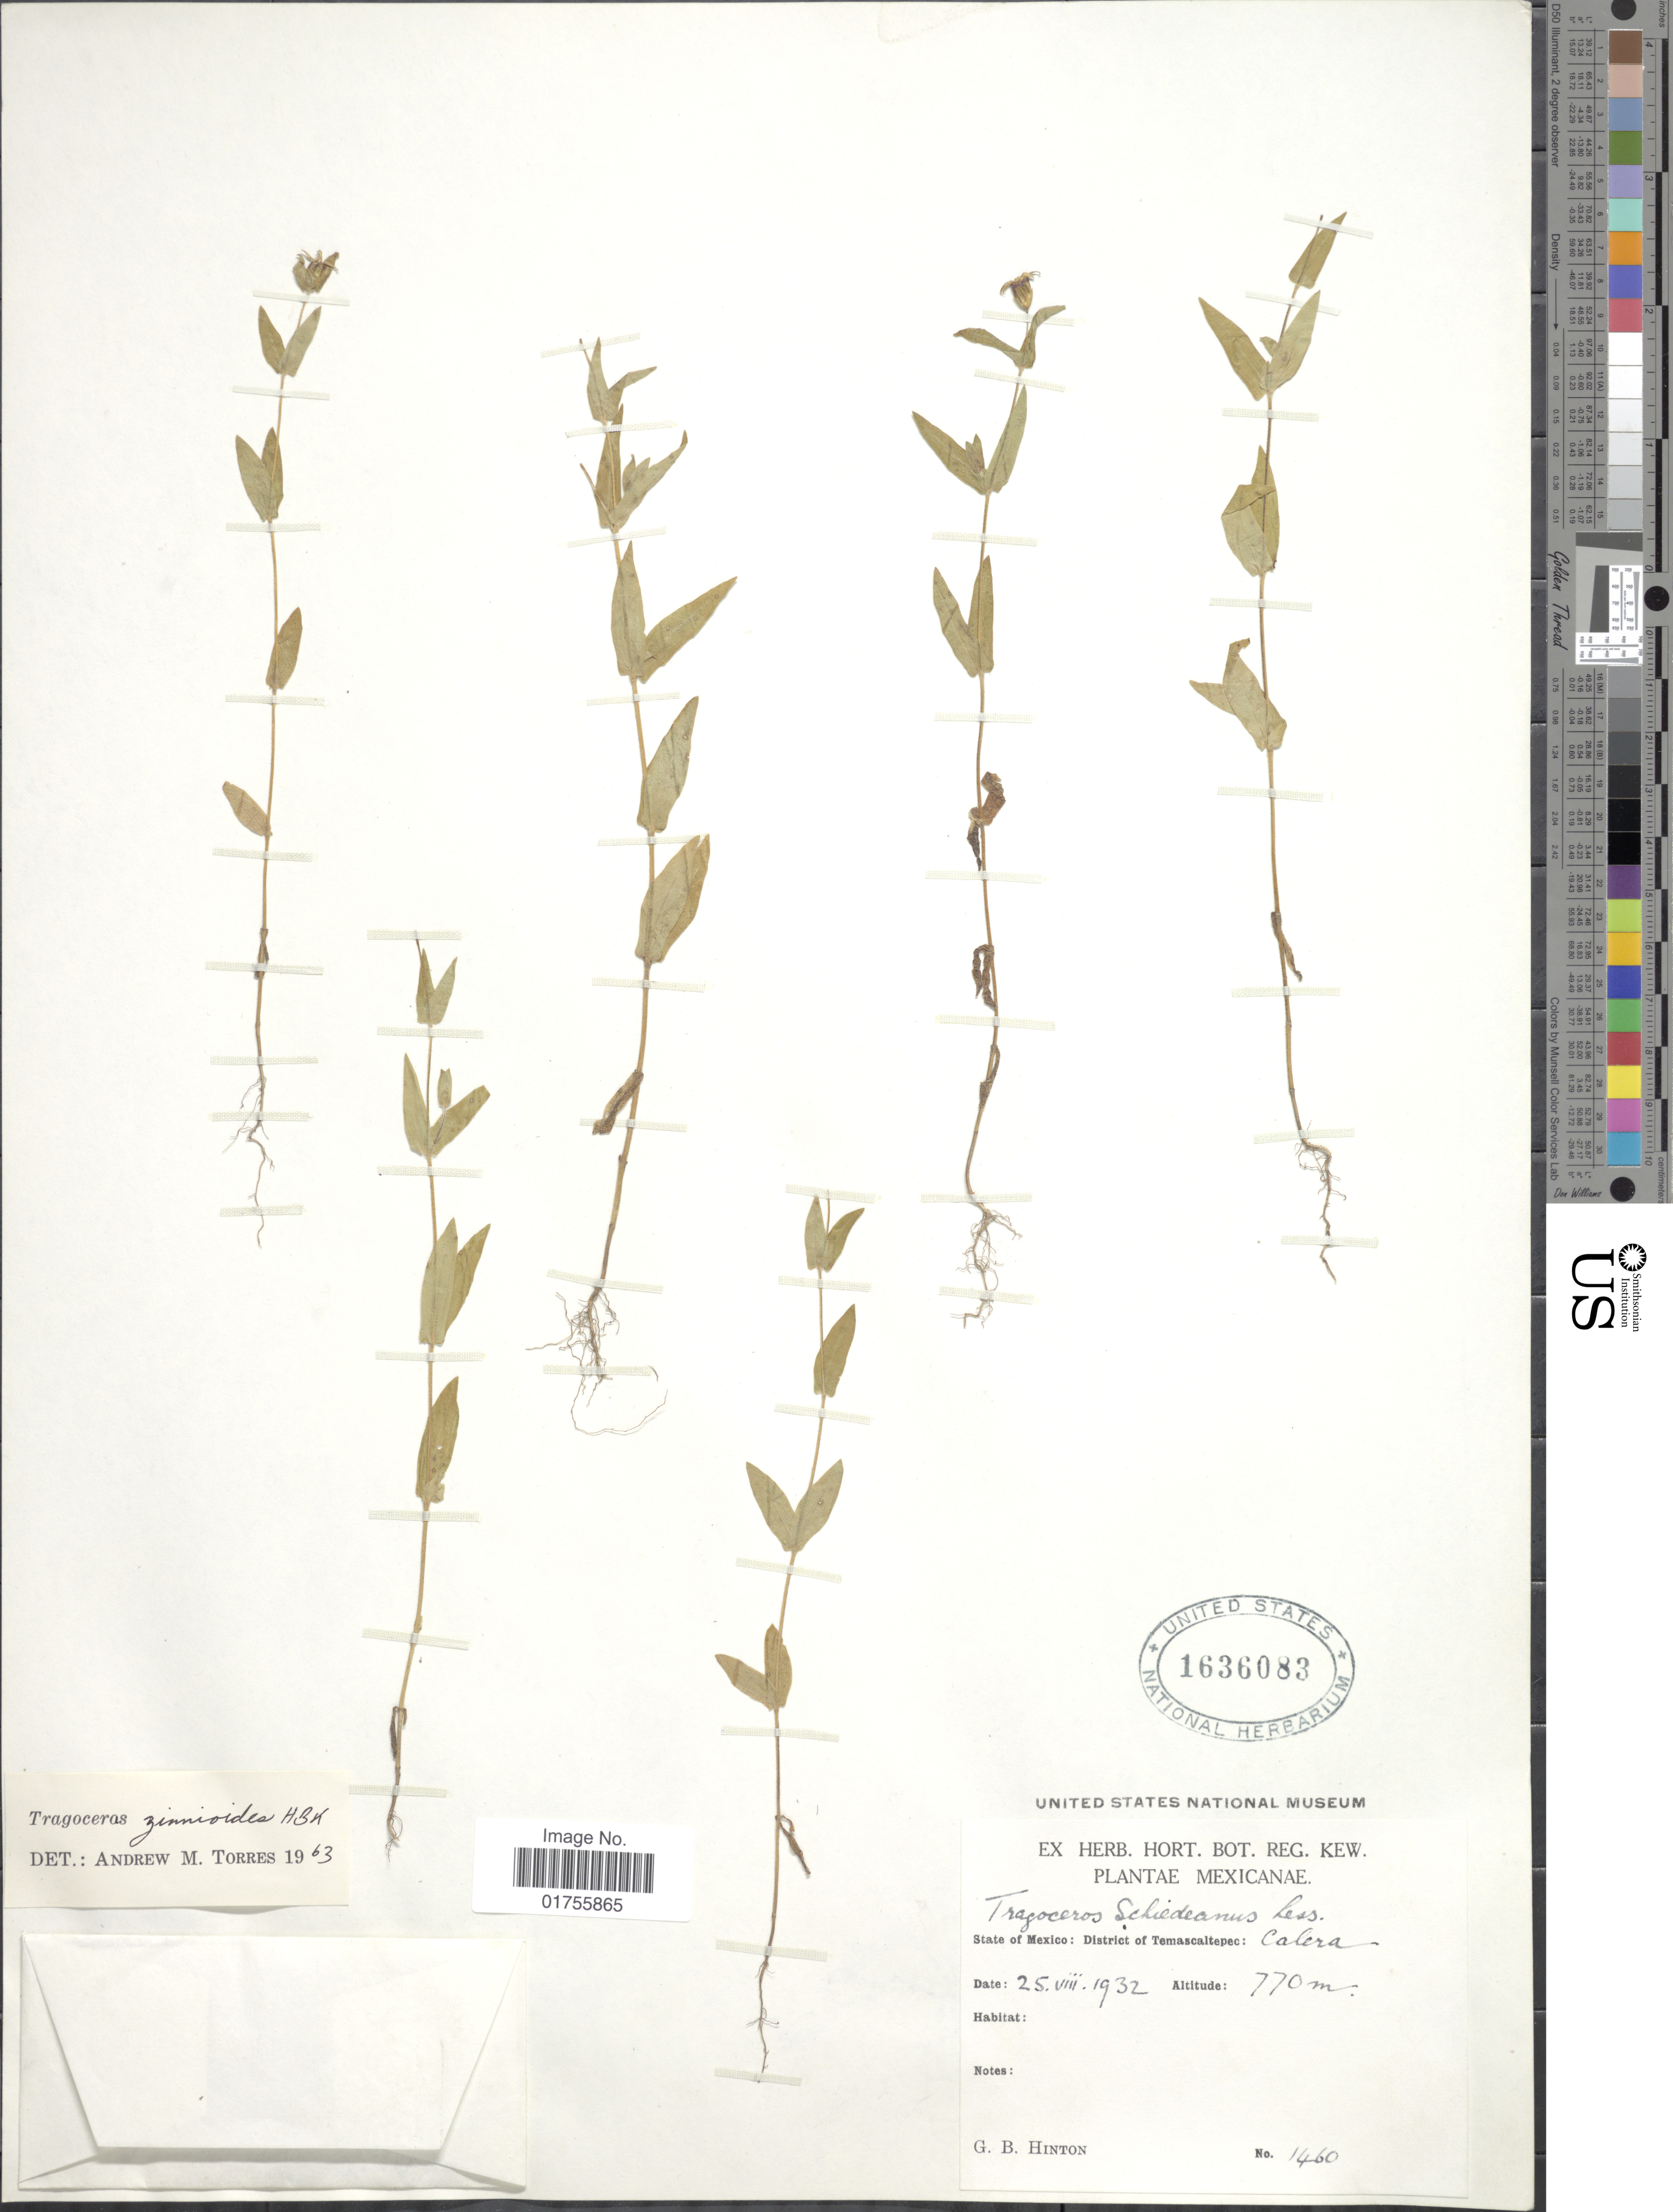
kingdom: Plantae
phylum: Tracheophyta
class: Magnoliopsida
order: Asterales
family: Asteraceae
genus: Tragoceros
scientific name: Tragoceros zinnioides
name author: Kunth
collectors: G. B. Hinton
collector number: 1460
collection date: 1932-08-25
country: Mexico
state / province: México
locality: State of Mexico: District of Temascaltepec: calera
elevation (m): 770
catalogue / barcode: US 1636083